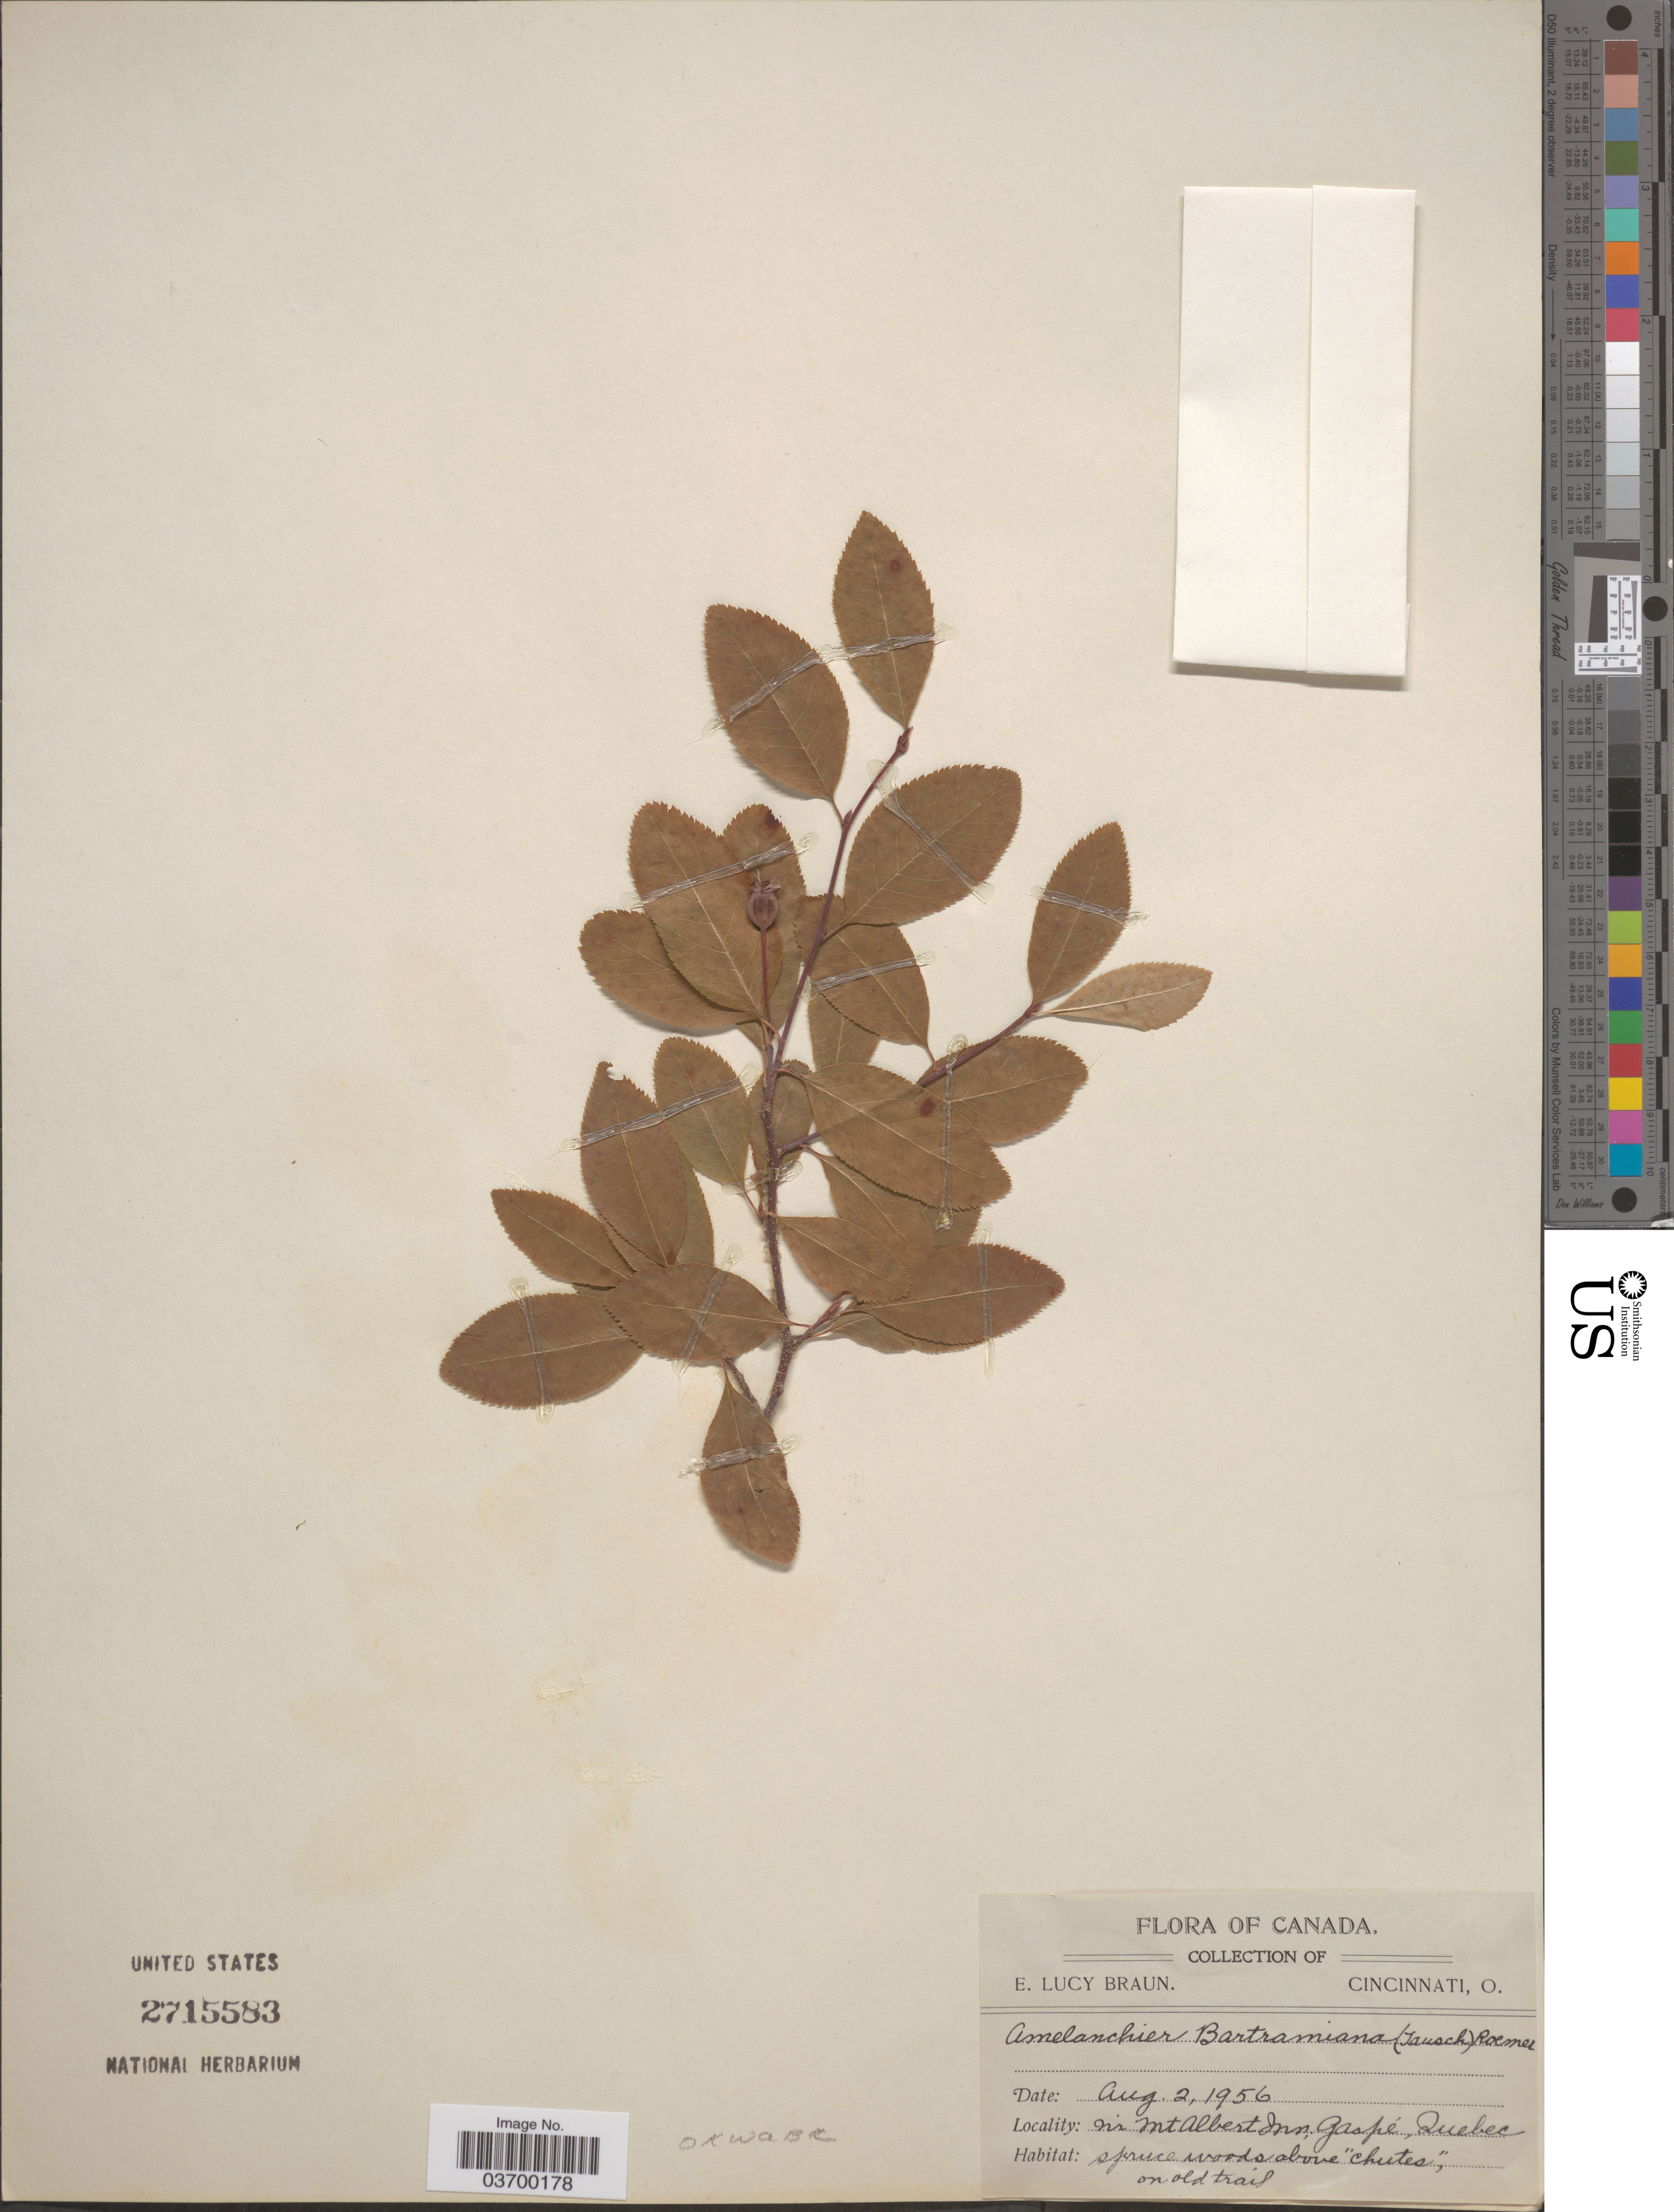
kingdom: Plantae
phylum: Tracheophyta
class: Magnoliopsida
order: Rosales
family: Rosaceae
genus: Amelanchier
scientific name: Amelanchier bartramiana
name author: (Tausch) M. Roem.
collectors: E. L. Braun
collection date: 1956-08-02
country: Canada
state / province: Quebec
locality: N'r Mt Albert Inn, Gaspé. Above "chutes", on old trail.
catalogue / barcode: US 2715583